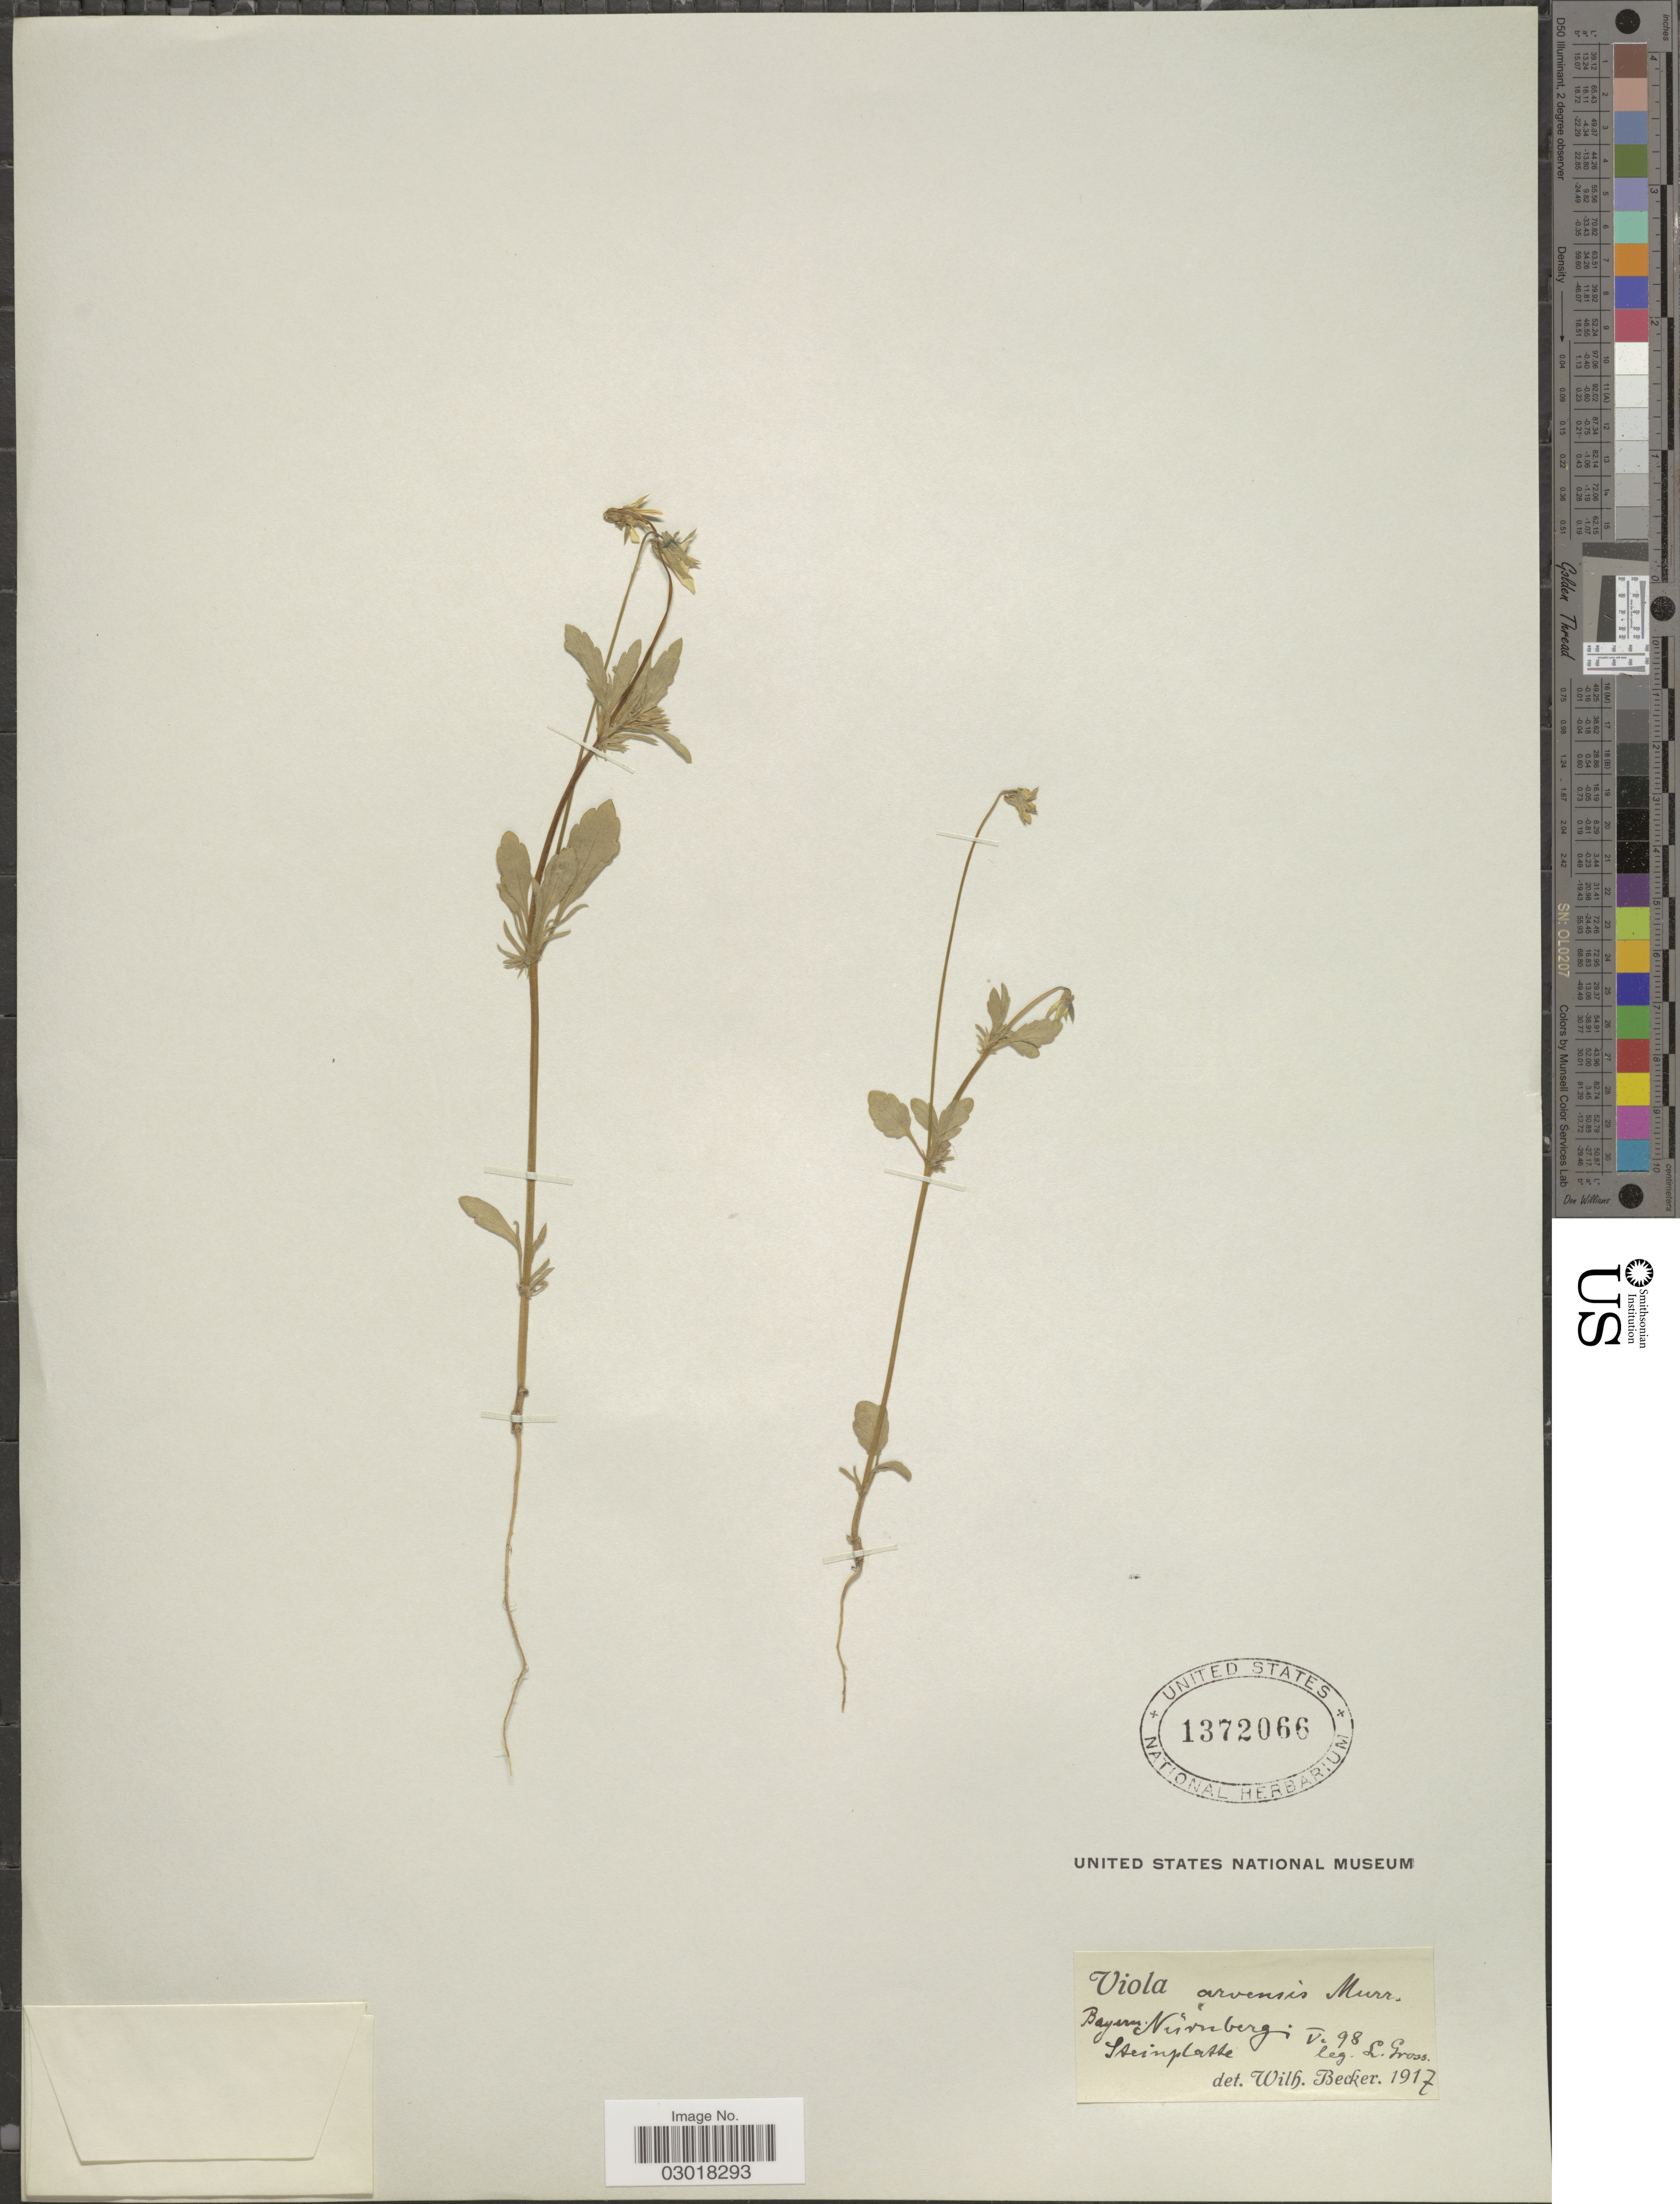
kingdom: Plantae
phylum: Tracheophyta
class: Magnoliopsida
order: Malpighiales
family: Violaceae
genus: Viola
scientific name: Viola arvensis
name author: Murray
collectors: L. Gross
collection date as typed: Transcribed d/m/y: /5/98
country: Germany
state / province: Bayern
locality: Nionberg, Steinplatte.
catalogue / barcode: US 1372066